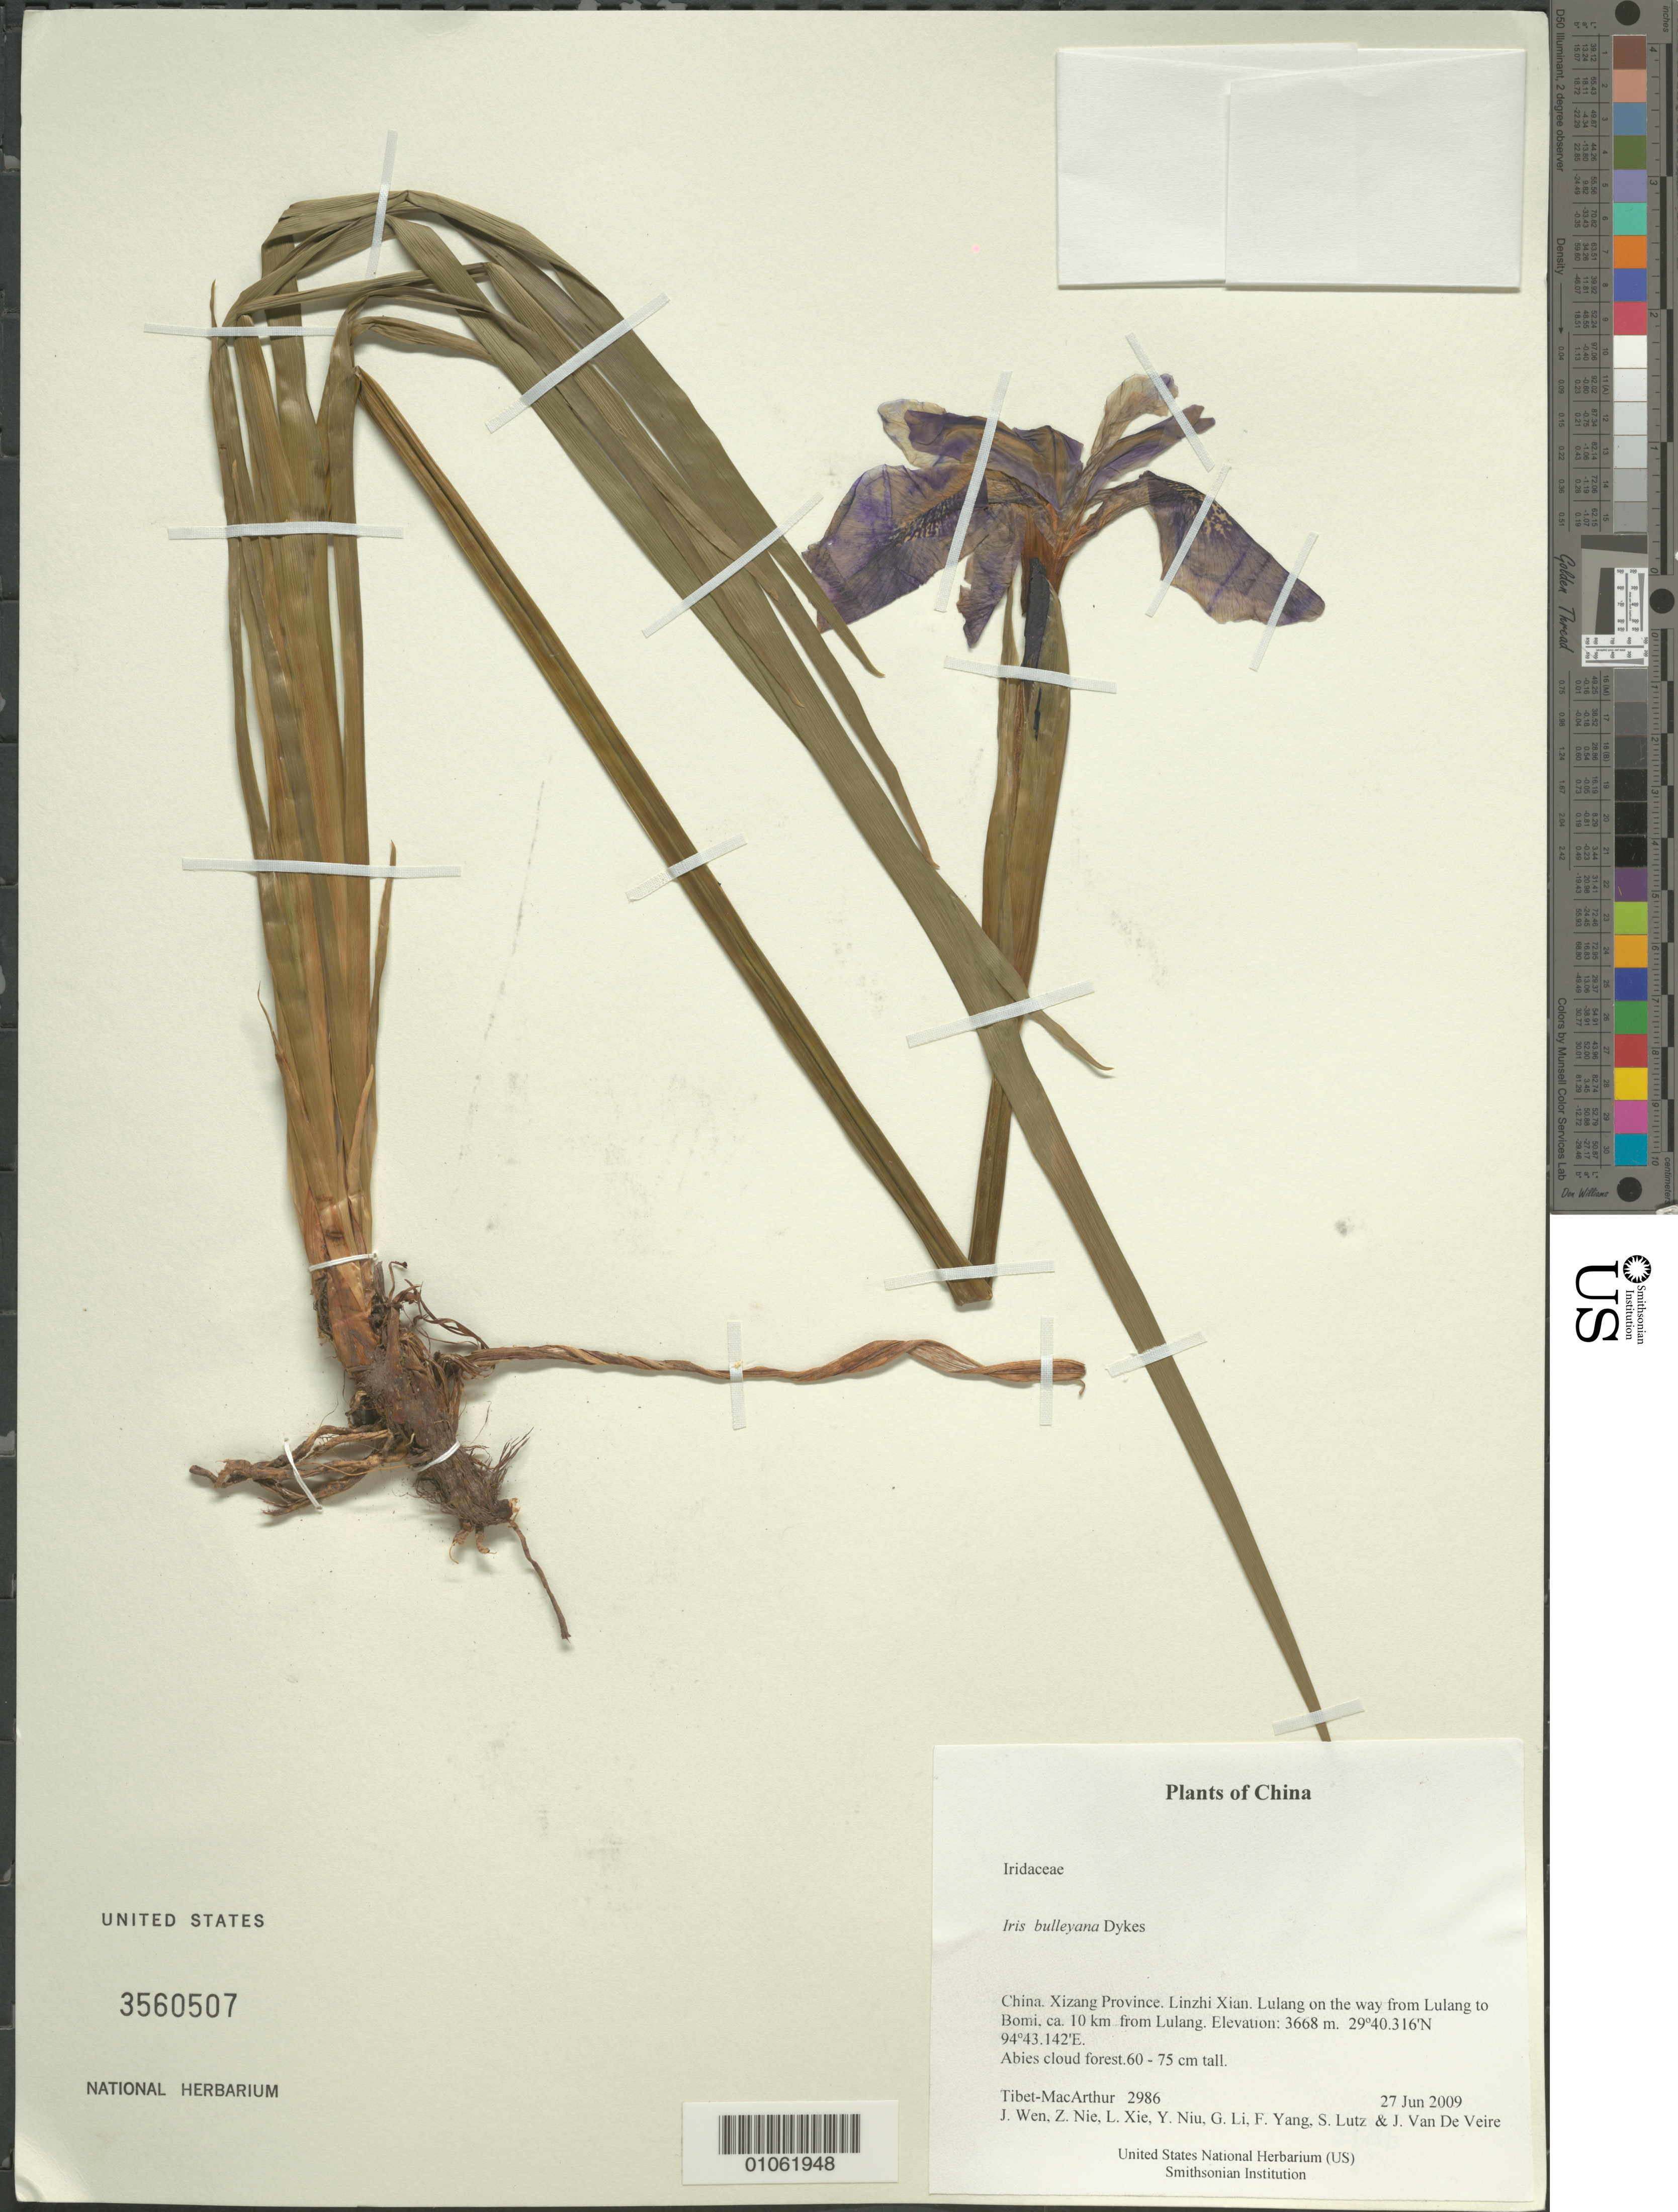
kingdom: Plantae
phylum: Tracheophyta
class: Liliopsida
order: Asparagales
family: Iridaceae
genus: Iris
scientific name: Iris bulleyana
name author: Dykes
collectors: Tibet-MacArthur, J. Wen, Z. Nie, L. Xie, Y. Niu, G. Li, F. Yang, S. Lutz & J. Van De Veire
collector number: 2986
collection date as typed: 27 Jun 2009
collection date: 2009-06-27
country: China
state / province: Xizang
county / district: Linzhi Xian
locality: Lulang on the way from Lulang to Bomi, ca. 10 km. from Lulang.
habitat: Abies cloud forest.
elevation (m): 3668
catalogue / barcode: US 3560507